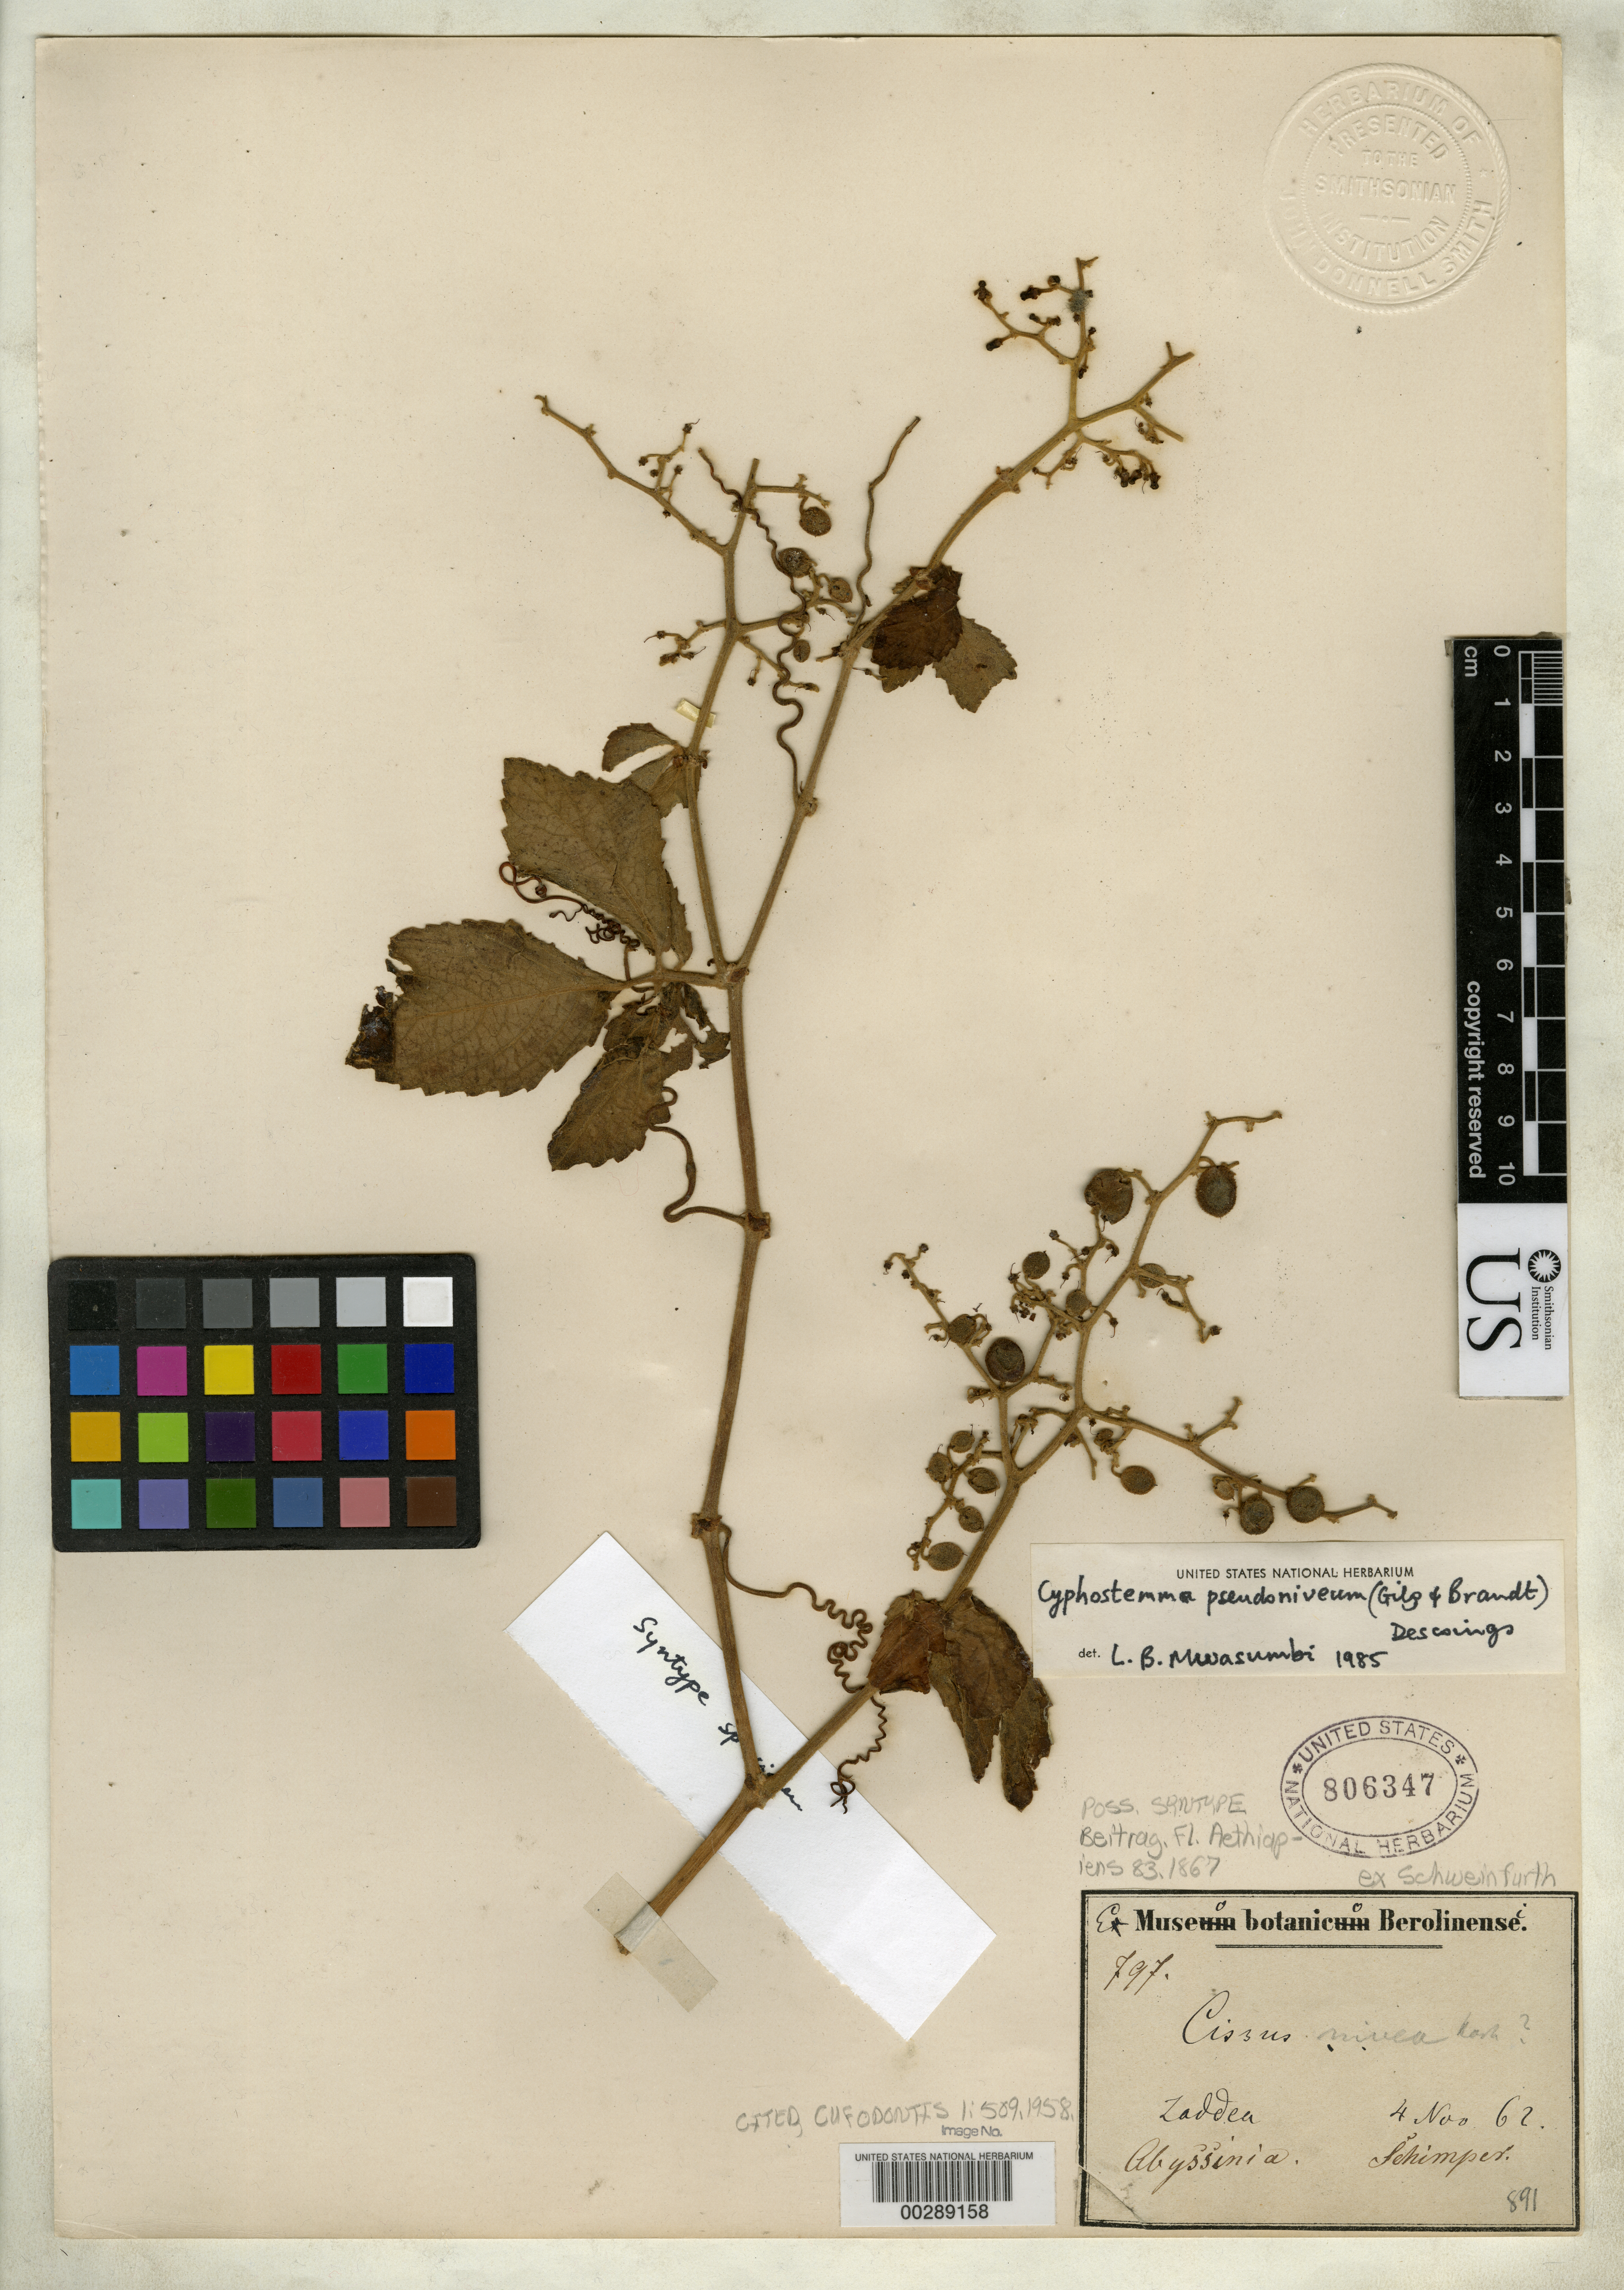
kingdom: Plantae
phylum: Tracheophyta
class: Magnoliopsida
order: Vitales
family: Vitaceae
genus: Cissus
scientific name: Cissus nivea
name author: Hochst. ex Schweinf.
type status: Possible Syntype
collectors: -. Schimper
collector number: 797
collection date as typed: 04 Nov 1862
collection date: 1862-11-04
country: Ethiopia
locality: Zaddea.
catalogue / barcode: US 806347